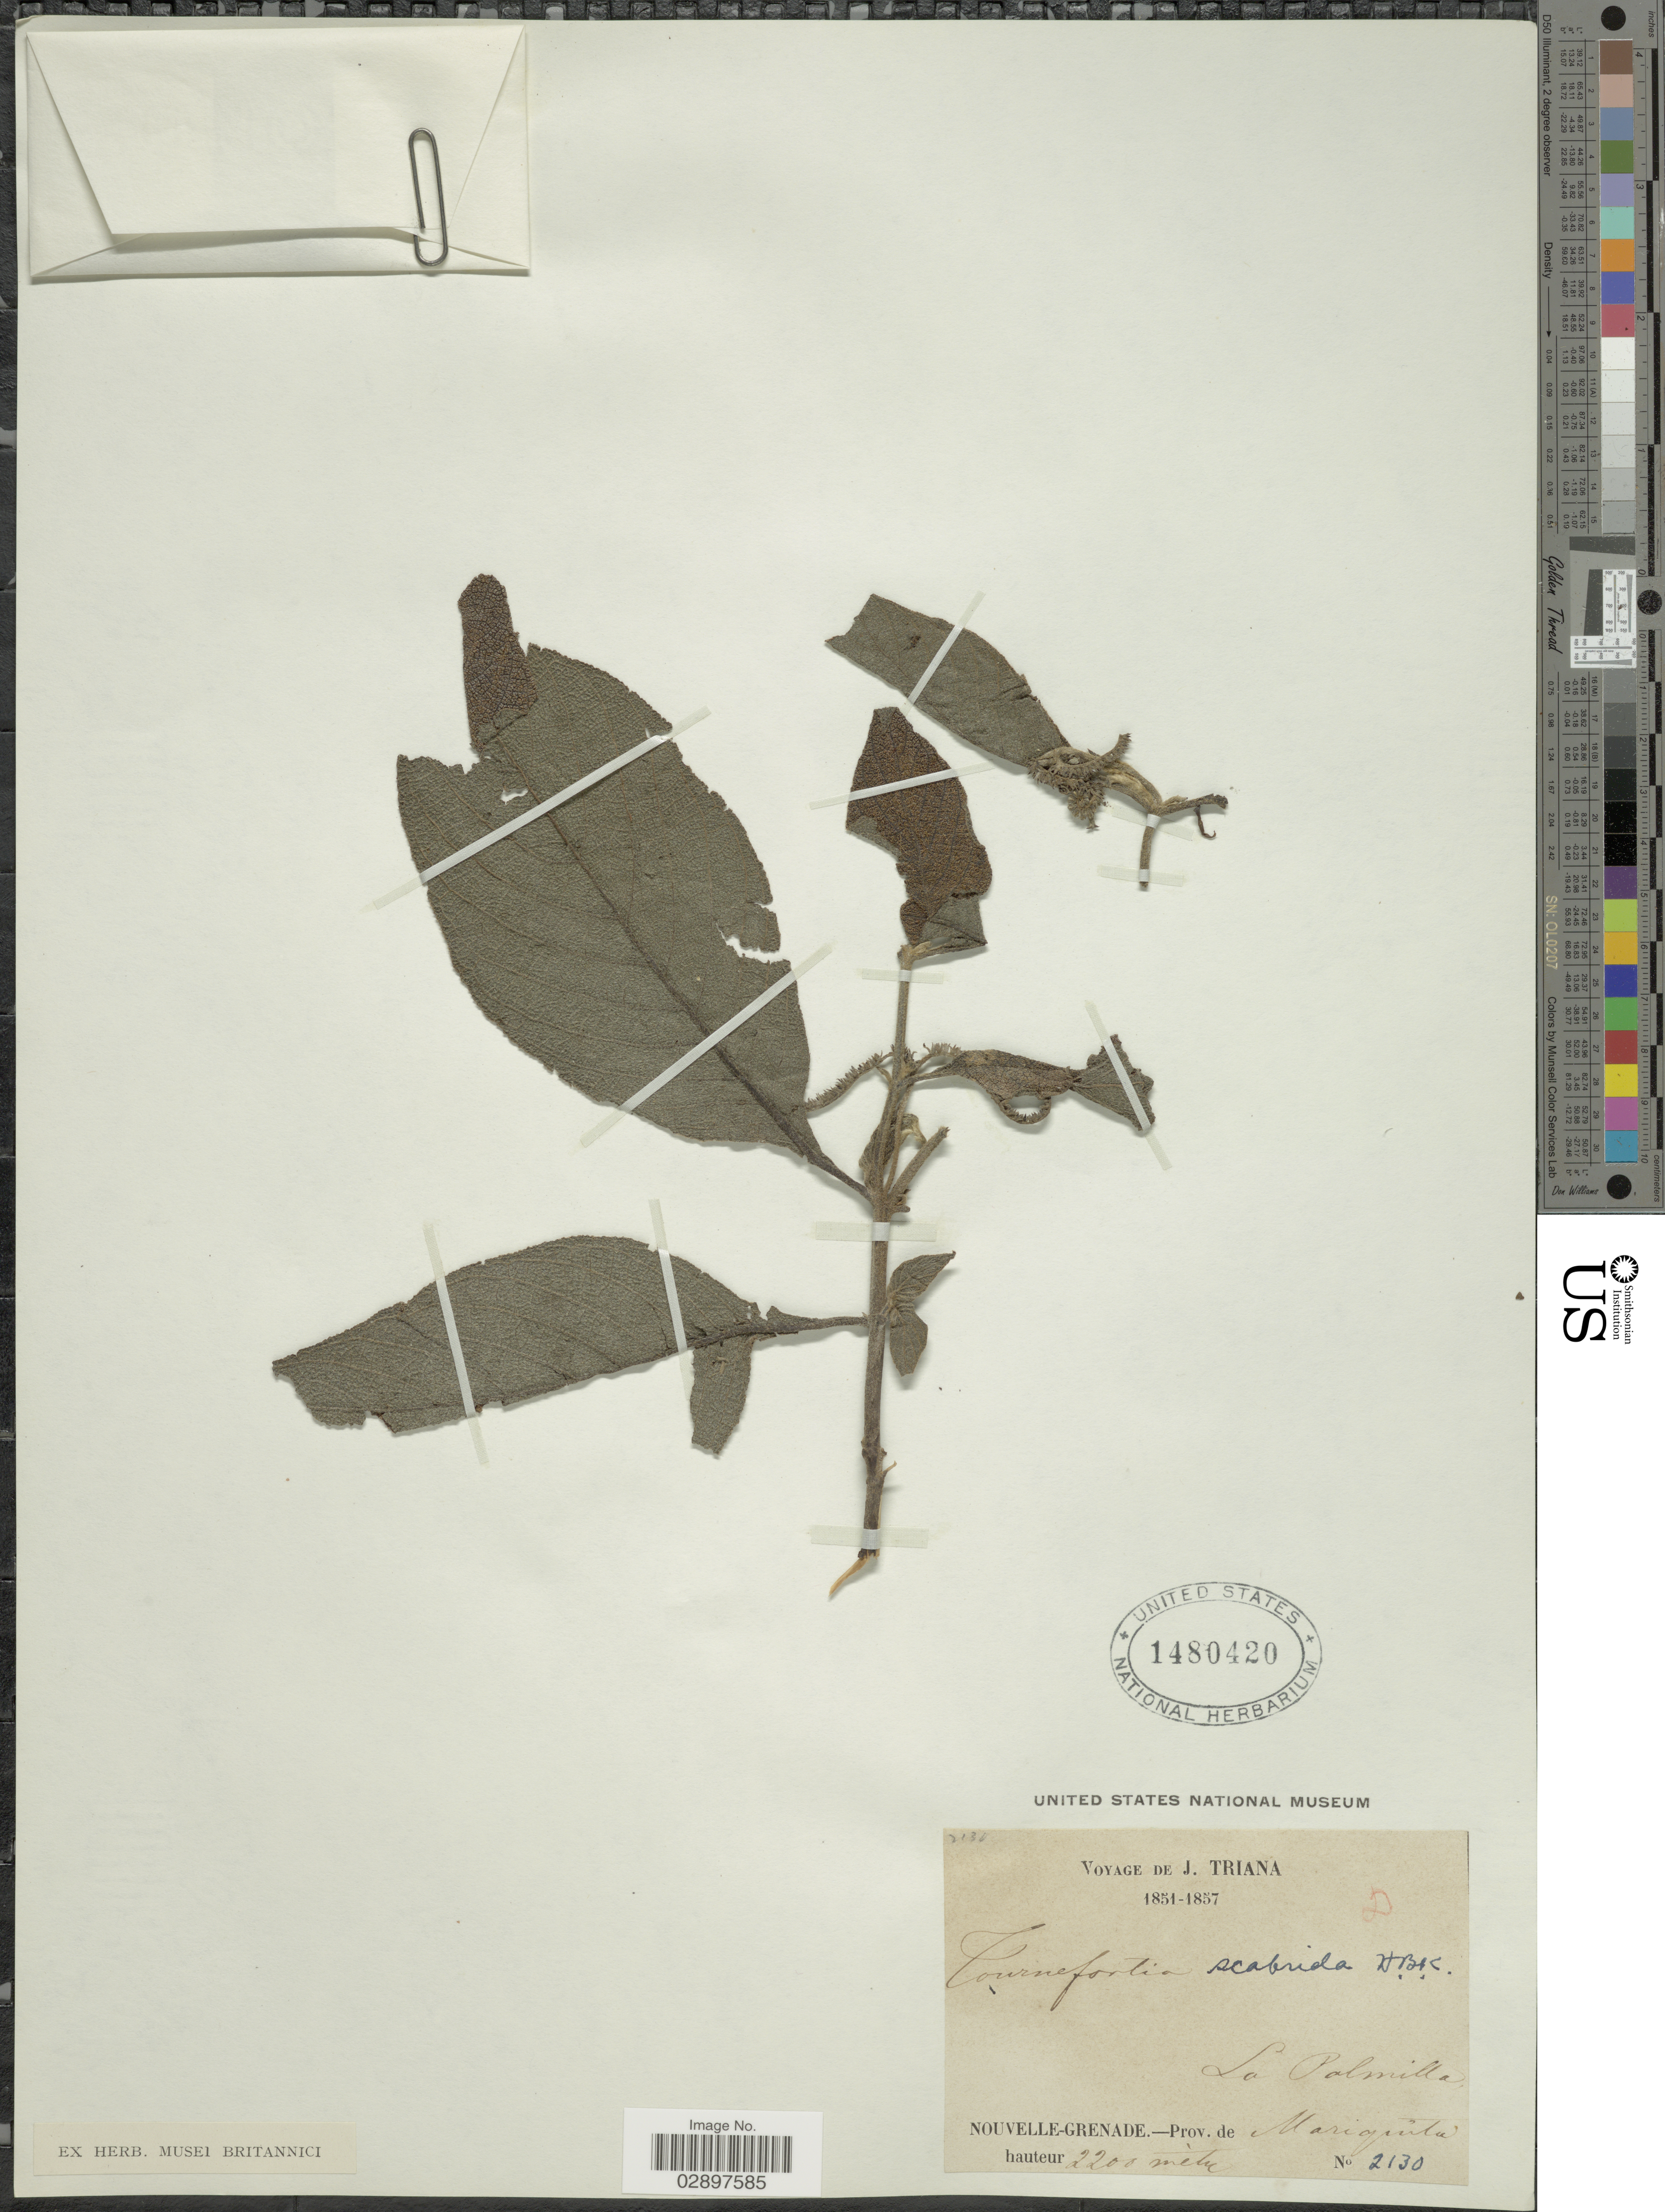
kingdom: Plantae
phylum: Tracheophyta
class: Magnoliopsida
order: Boraginales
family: Heliotropiaceae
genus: Tournefortia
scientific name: Tournefortia scabrida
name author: Kunth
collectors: J. Triana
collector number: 2130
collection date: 1851/1857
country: Colombia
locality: La Palmilla. Nouvelle-Grenade-Prov. de Mariquita.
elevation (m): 2200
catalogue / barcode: US 1480420